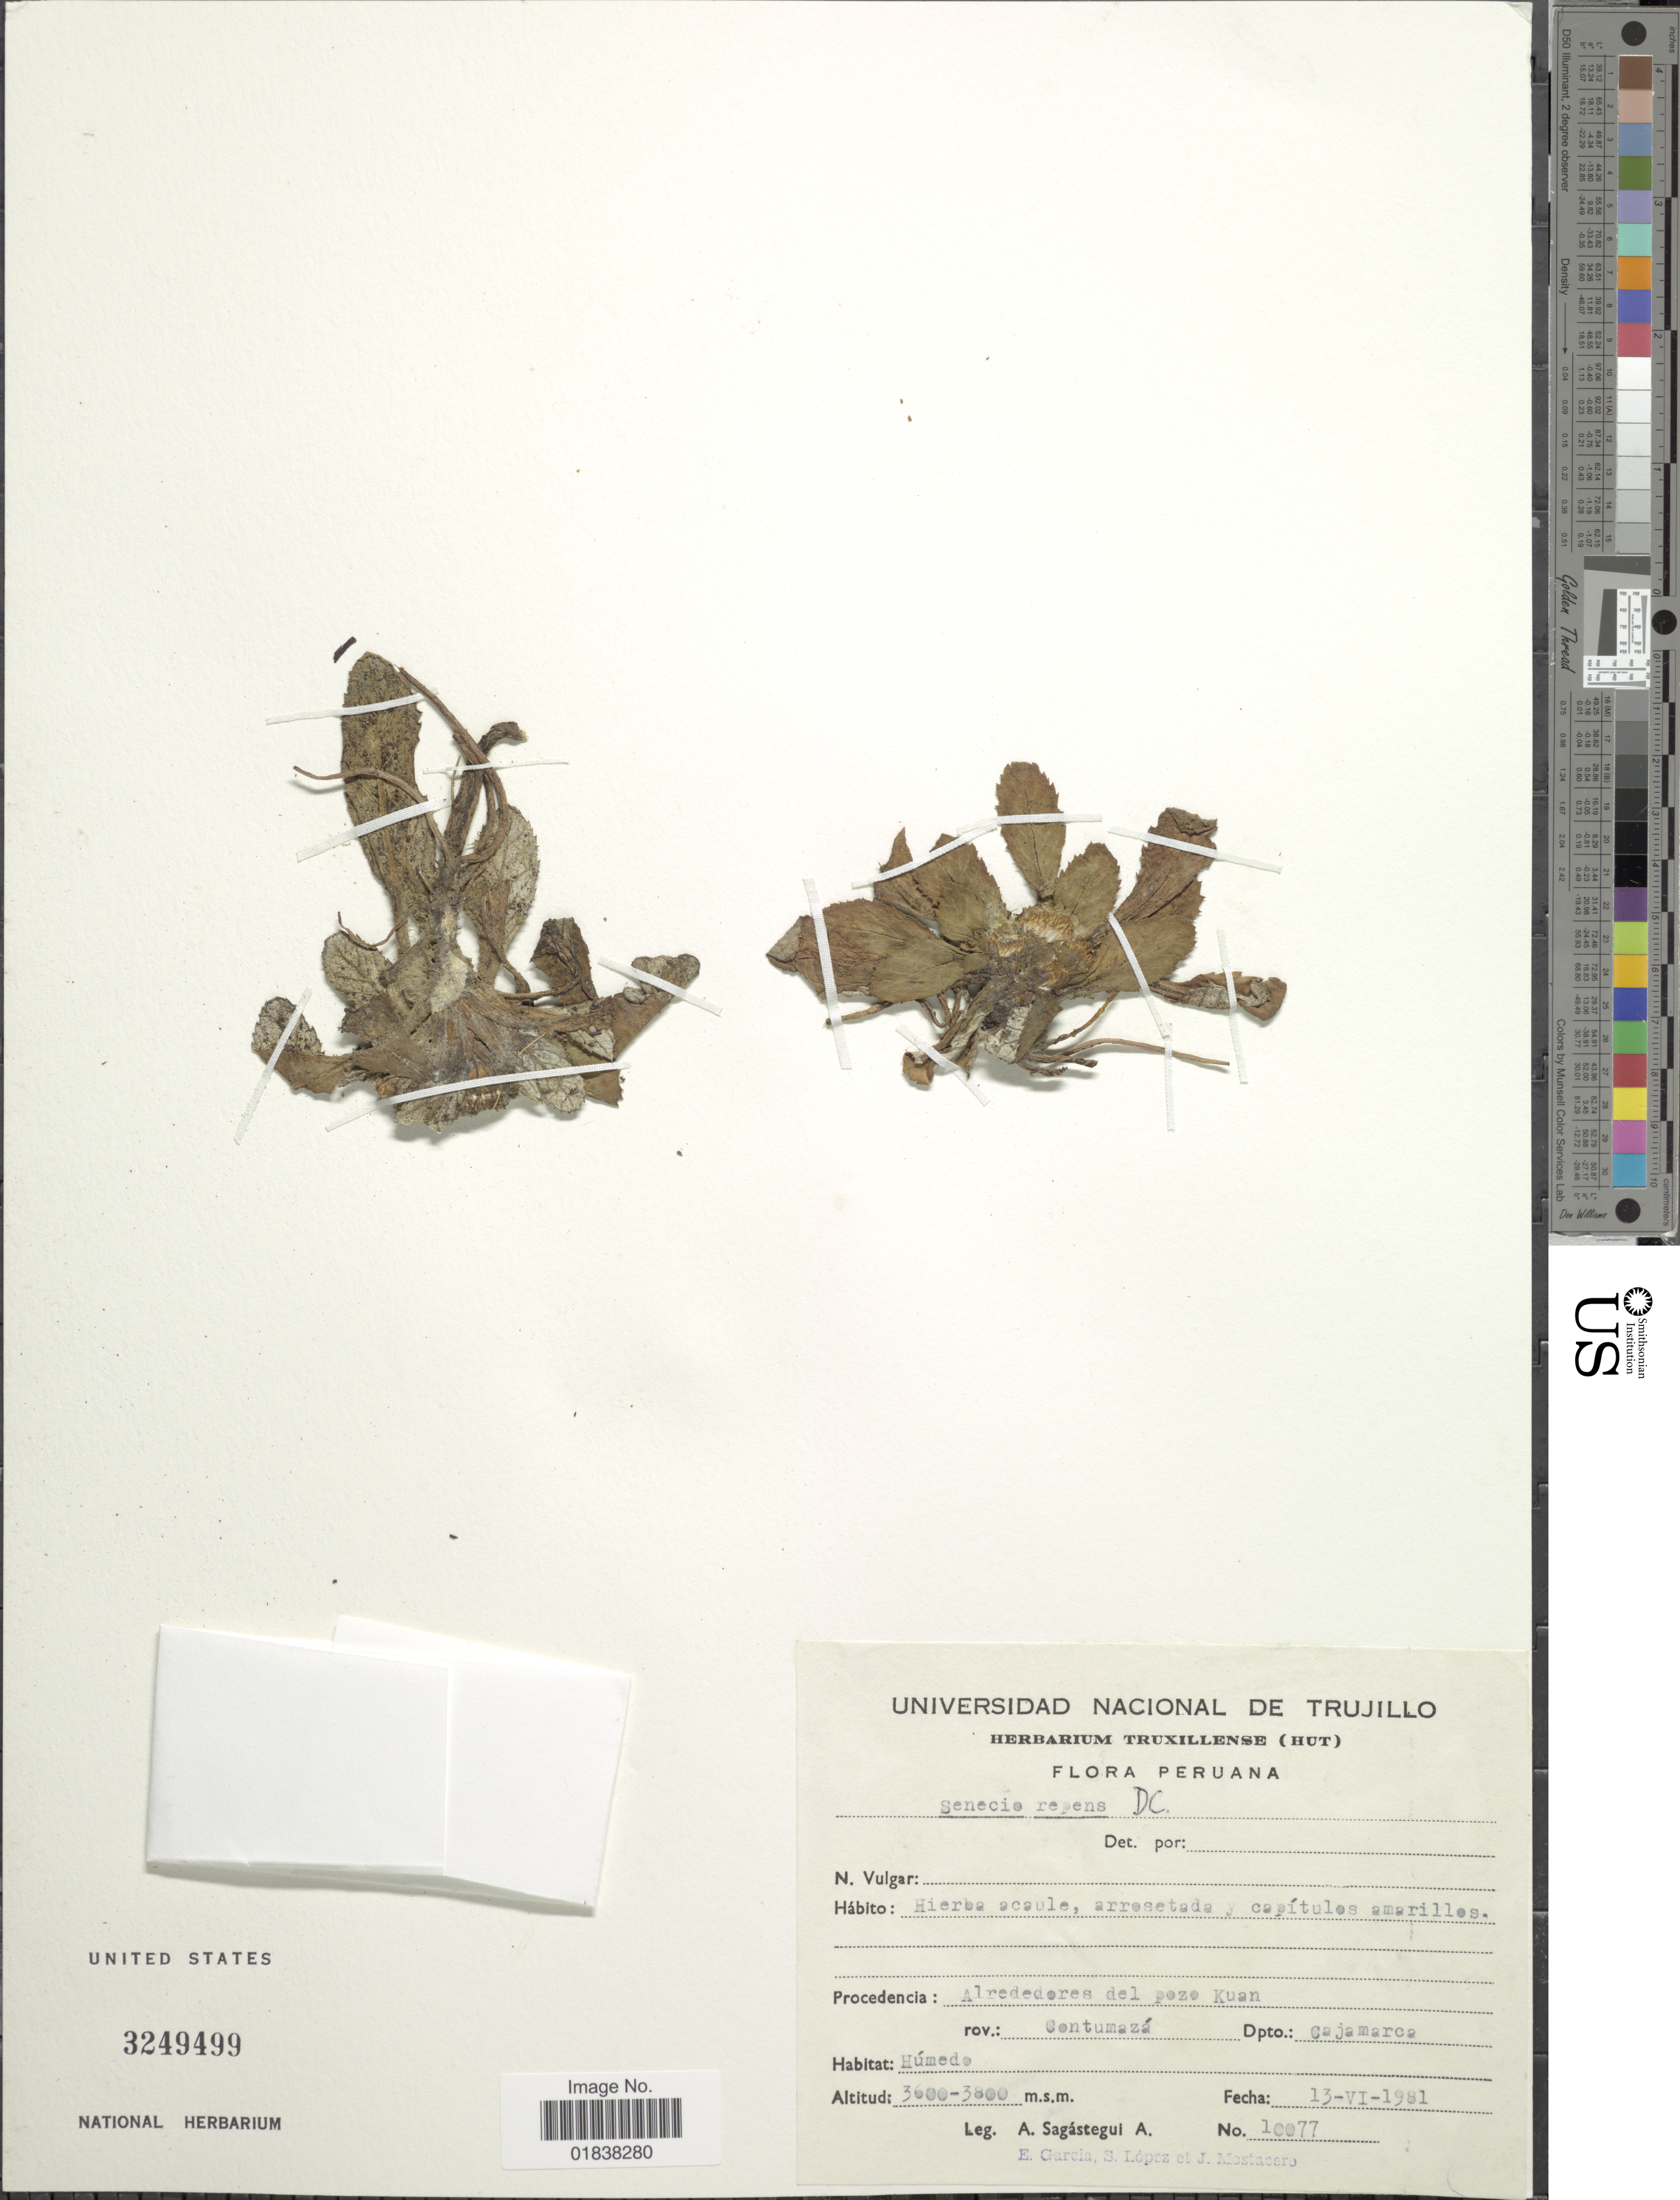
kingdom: Plantae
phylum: Tracheophyta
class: Magnoliopsida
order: Asterales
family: Asteraceae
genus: Senecio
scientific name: Senecio repens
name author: DC.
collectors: A. Sagástegui A., E. García, S. Lopez & J. Mostacero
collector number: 10077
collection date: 1981-06-13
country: Peru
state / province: Cajamarca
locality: Alrededores del pozo Kuan, rov Contumaza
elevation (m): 3600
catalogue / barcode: US 3249499